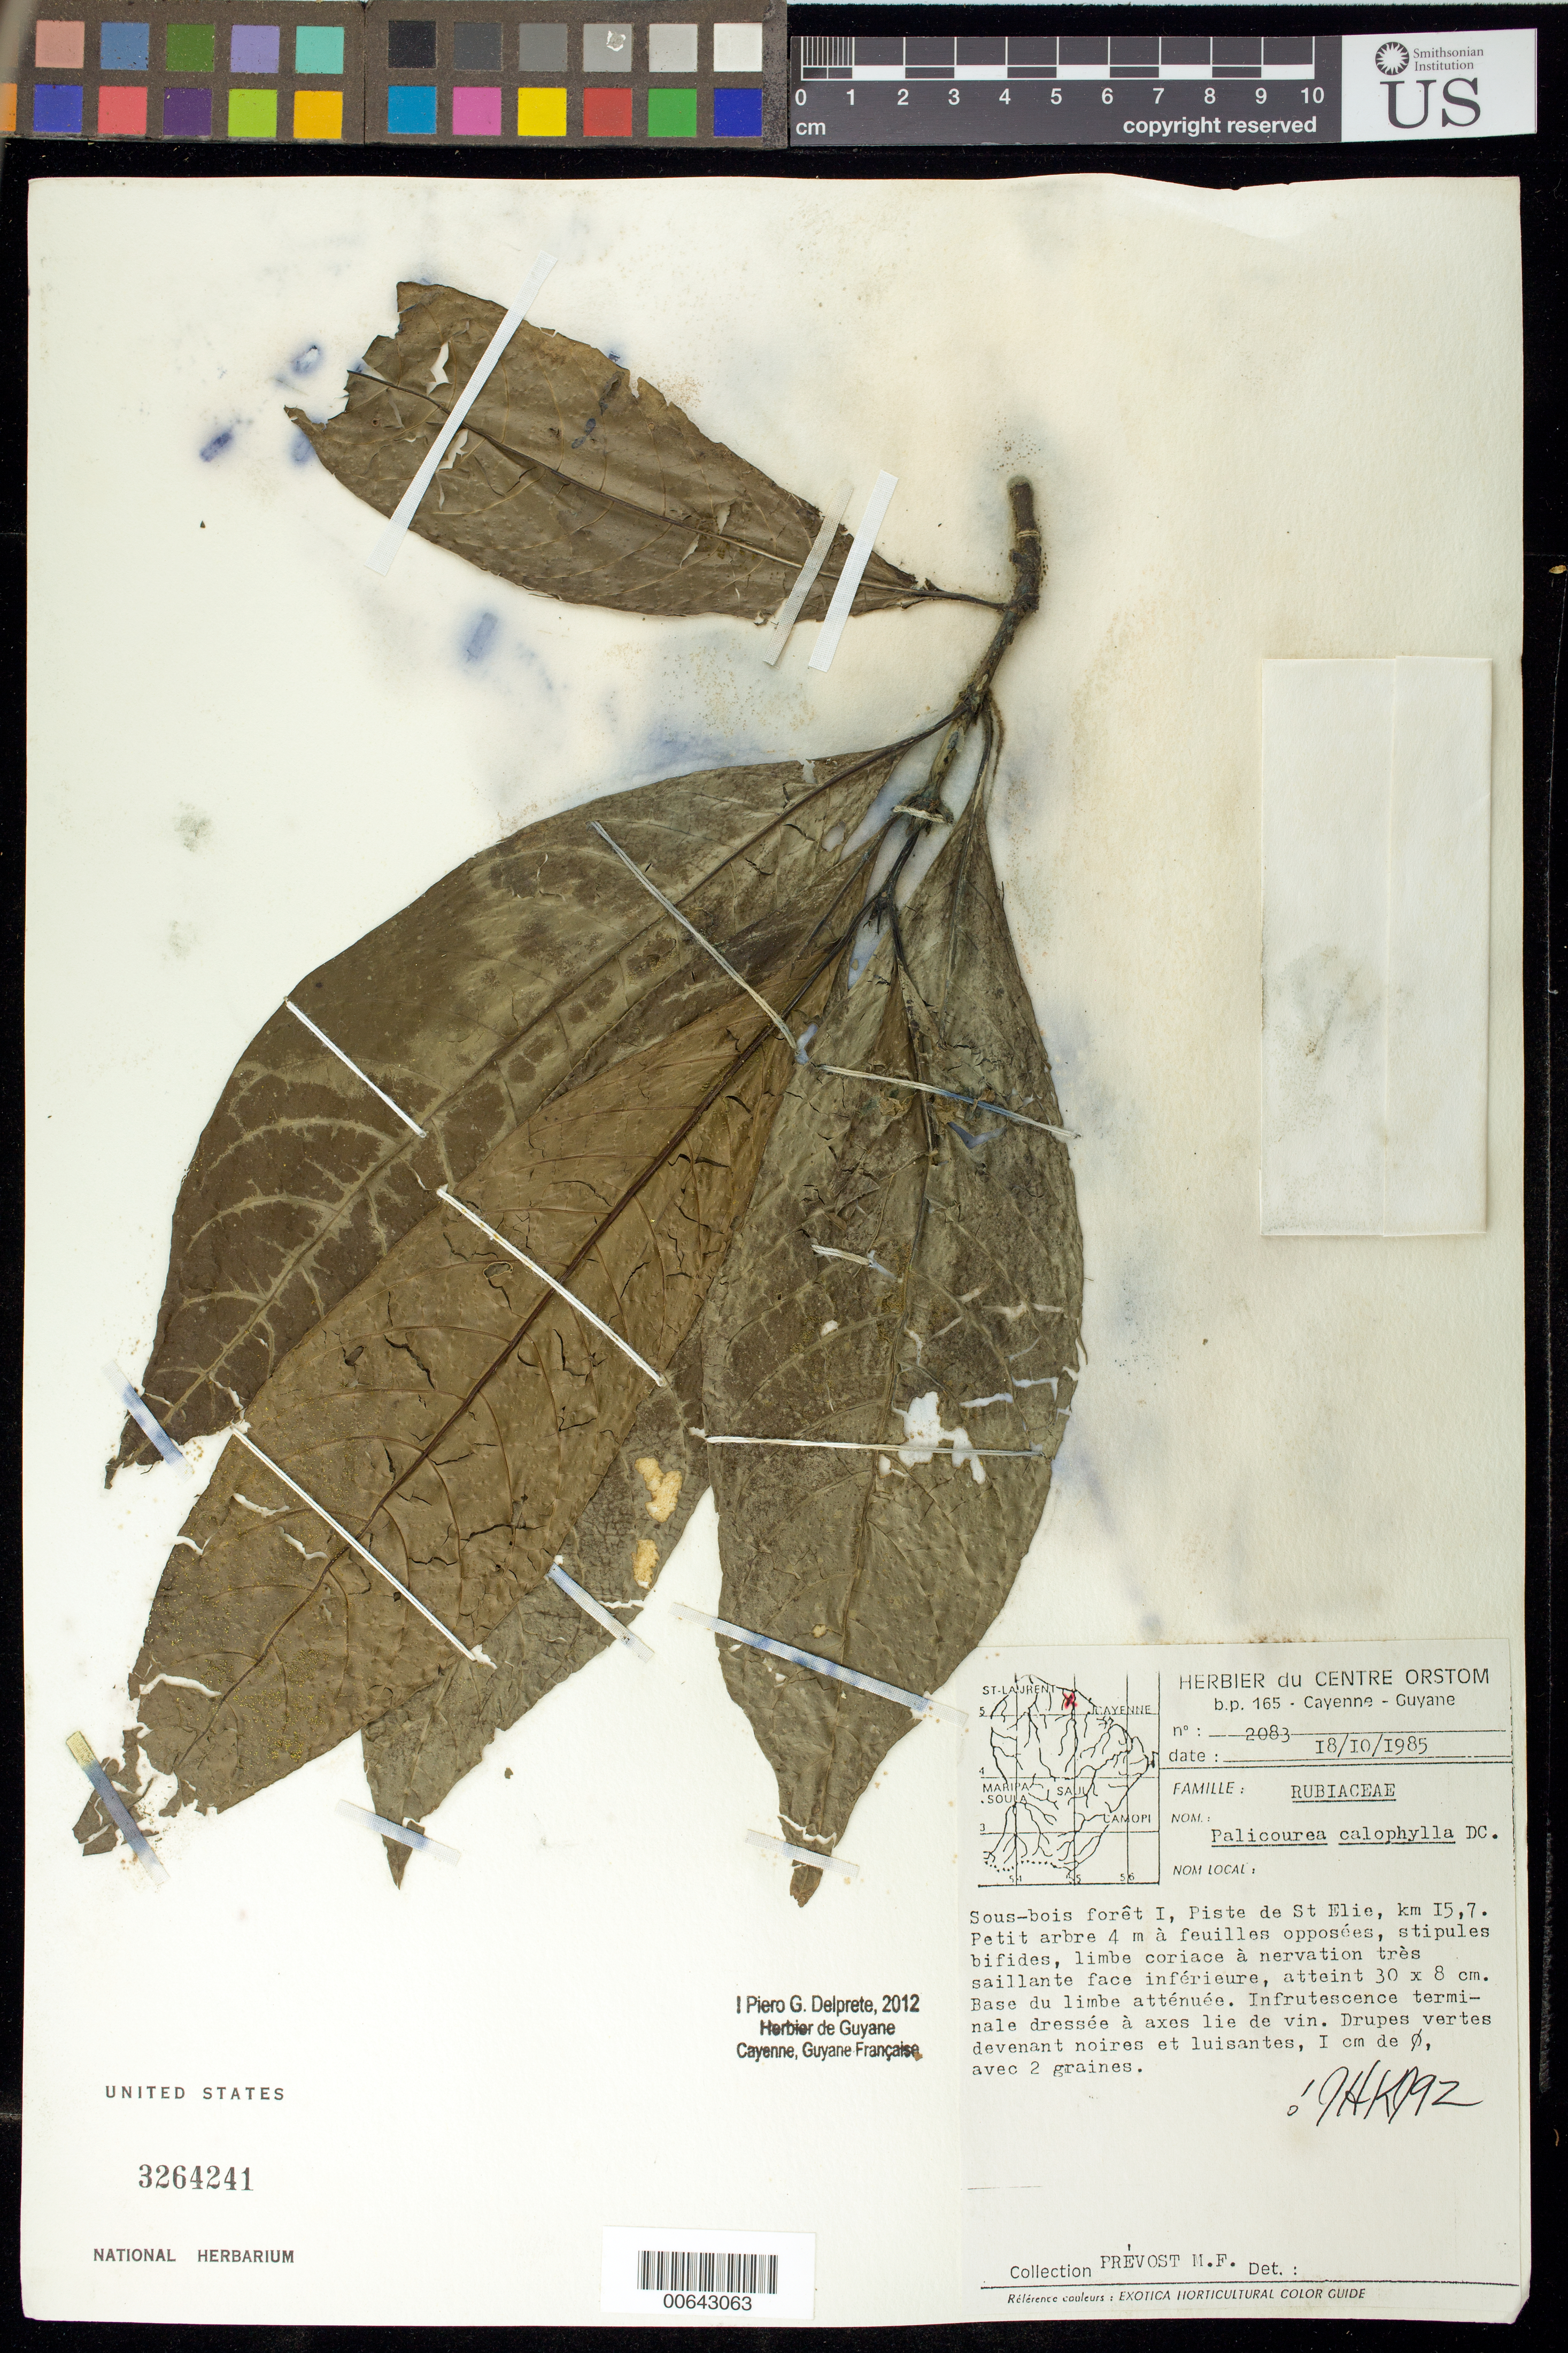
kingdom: Plantae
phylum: Tracheophyta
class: Magnoliopsida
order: Gentianales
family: Rubiaceae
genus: Palicourea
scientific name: Palicourea calophylla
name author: DC.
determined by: Delprete, P. G., Herb. de Guyane Cay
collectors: M.-F. Prévost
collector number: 2083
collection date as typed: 18-Oct-85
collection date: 1985-10-18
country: French Guiana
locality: Piste de Saint-Élie, km 15.7, foret I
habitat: Sous-bois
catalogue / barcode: US 3264241